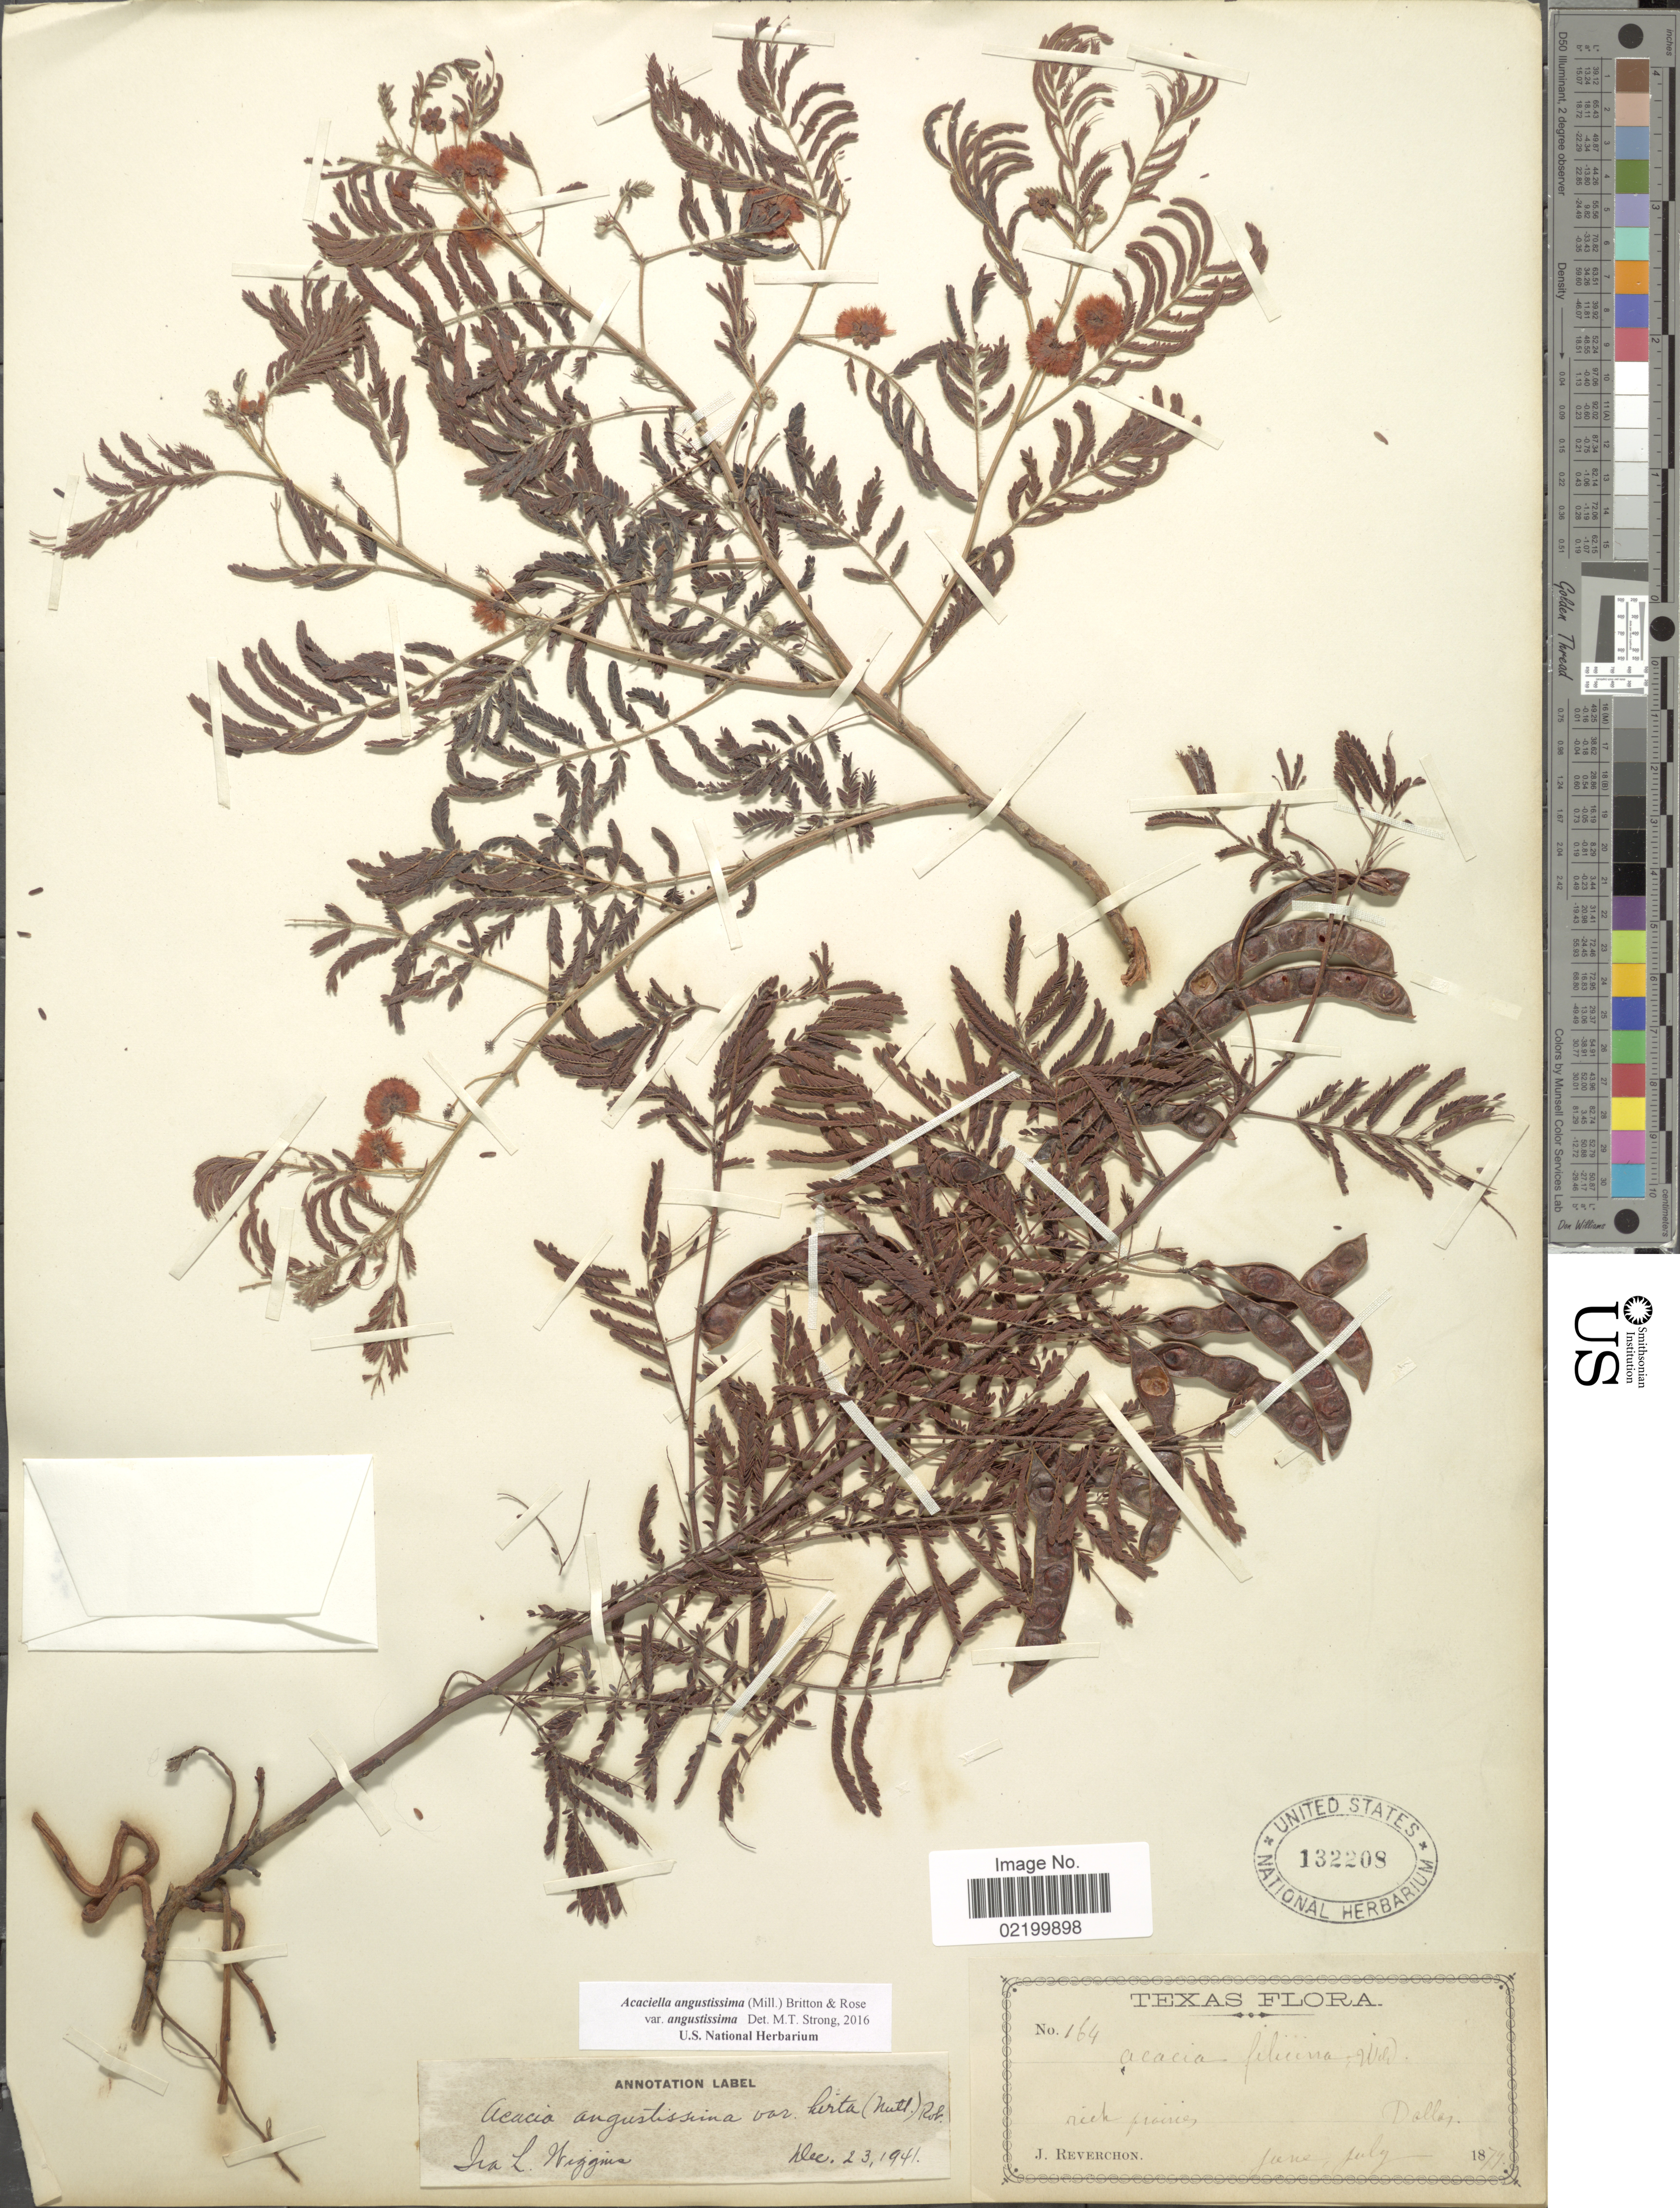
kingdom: Plantae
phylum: Tracheophyta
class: Magnoliopsida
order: Fabales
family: Fabaceae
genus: Acaciella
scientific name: Acaciella angustissima var. angustissima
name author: (Mill.) Britton & Rose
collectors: J. Reverchon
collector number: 164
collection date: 1879-06/1879-07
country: United States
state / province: Texas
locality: Dallas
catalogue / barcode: US 132208